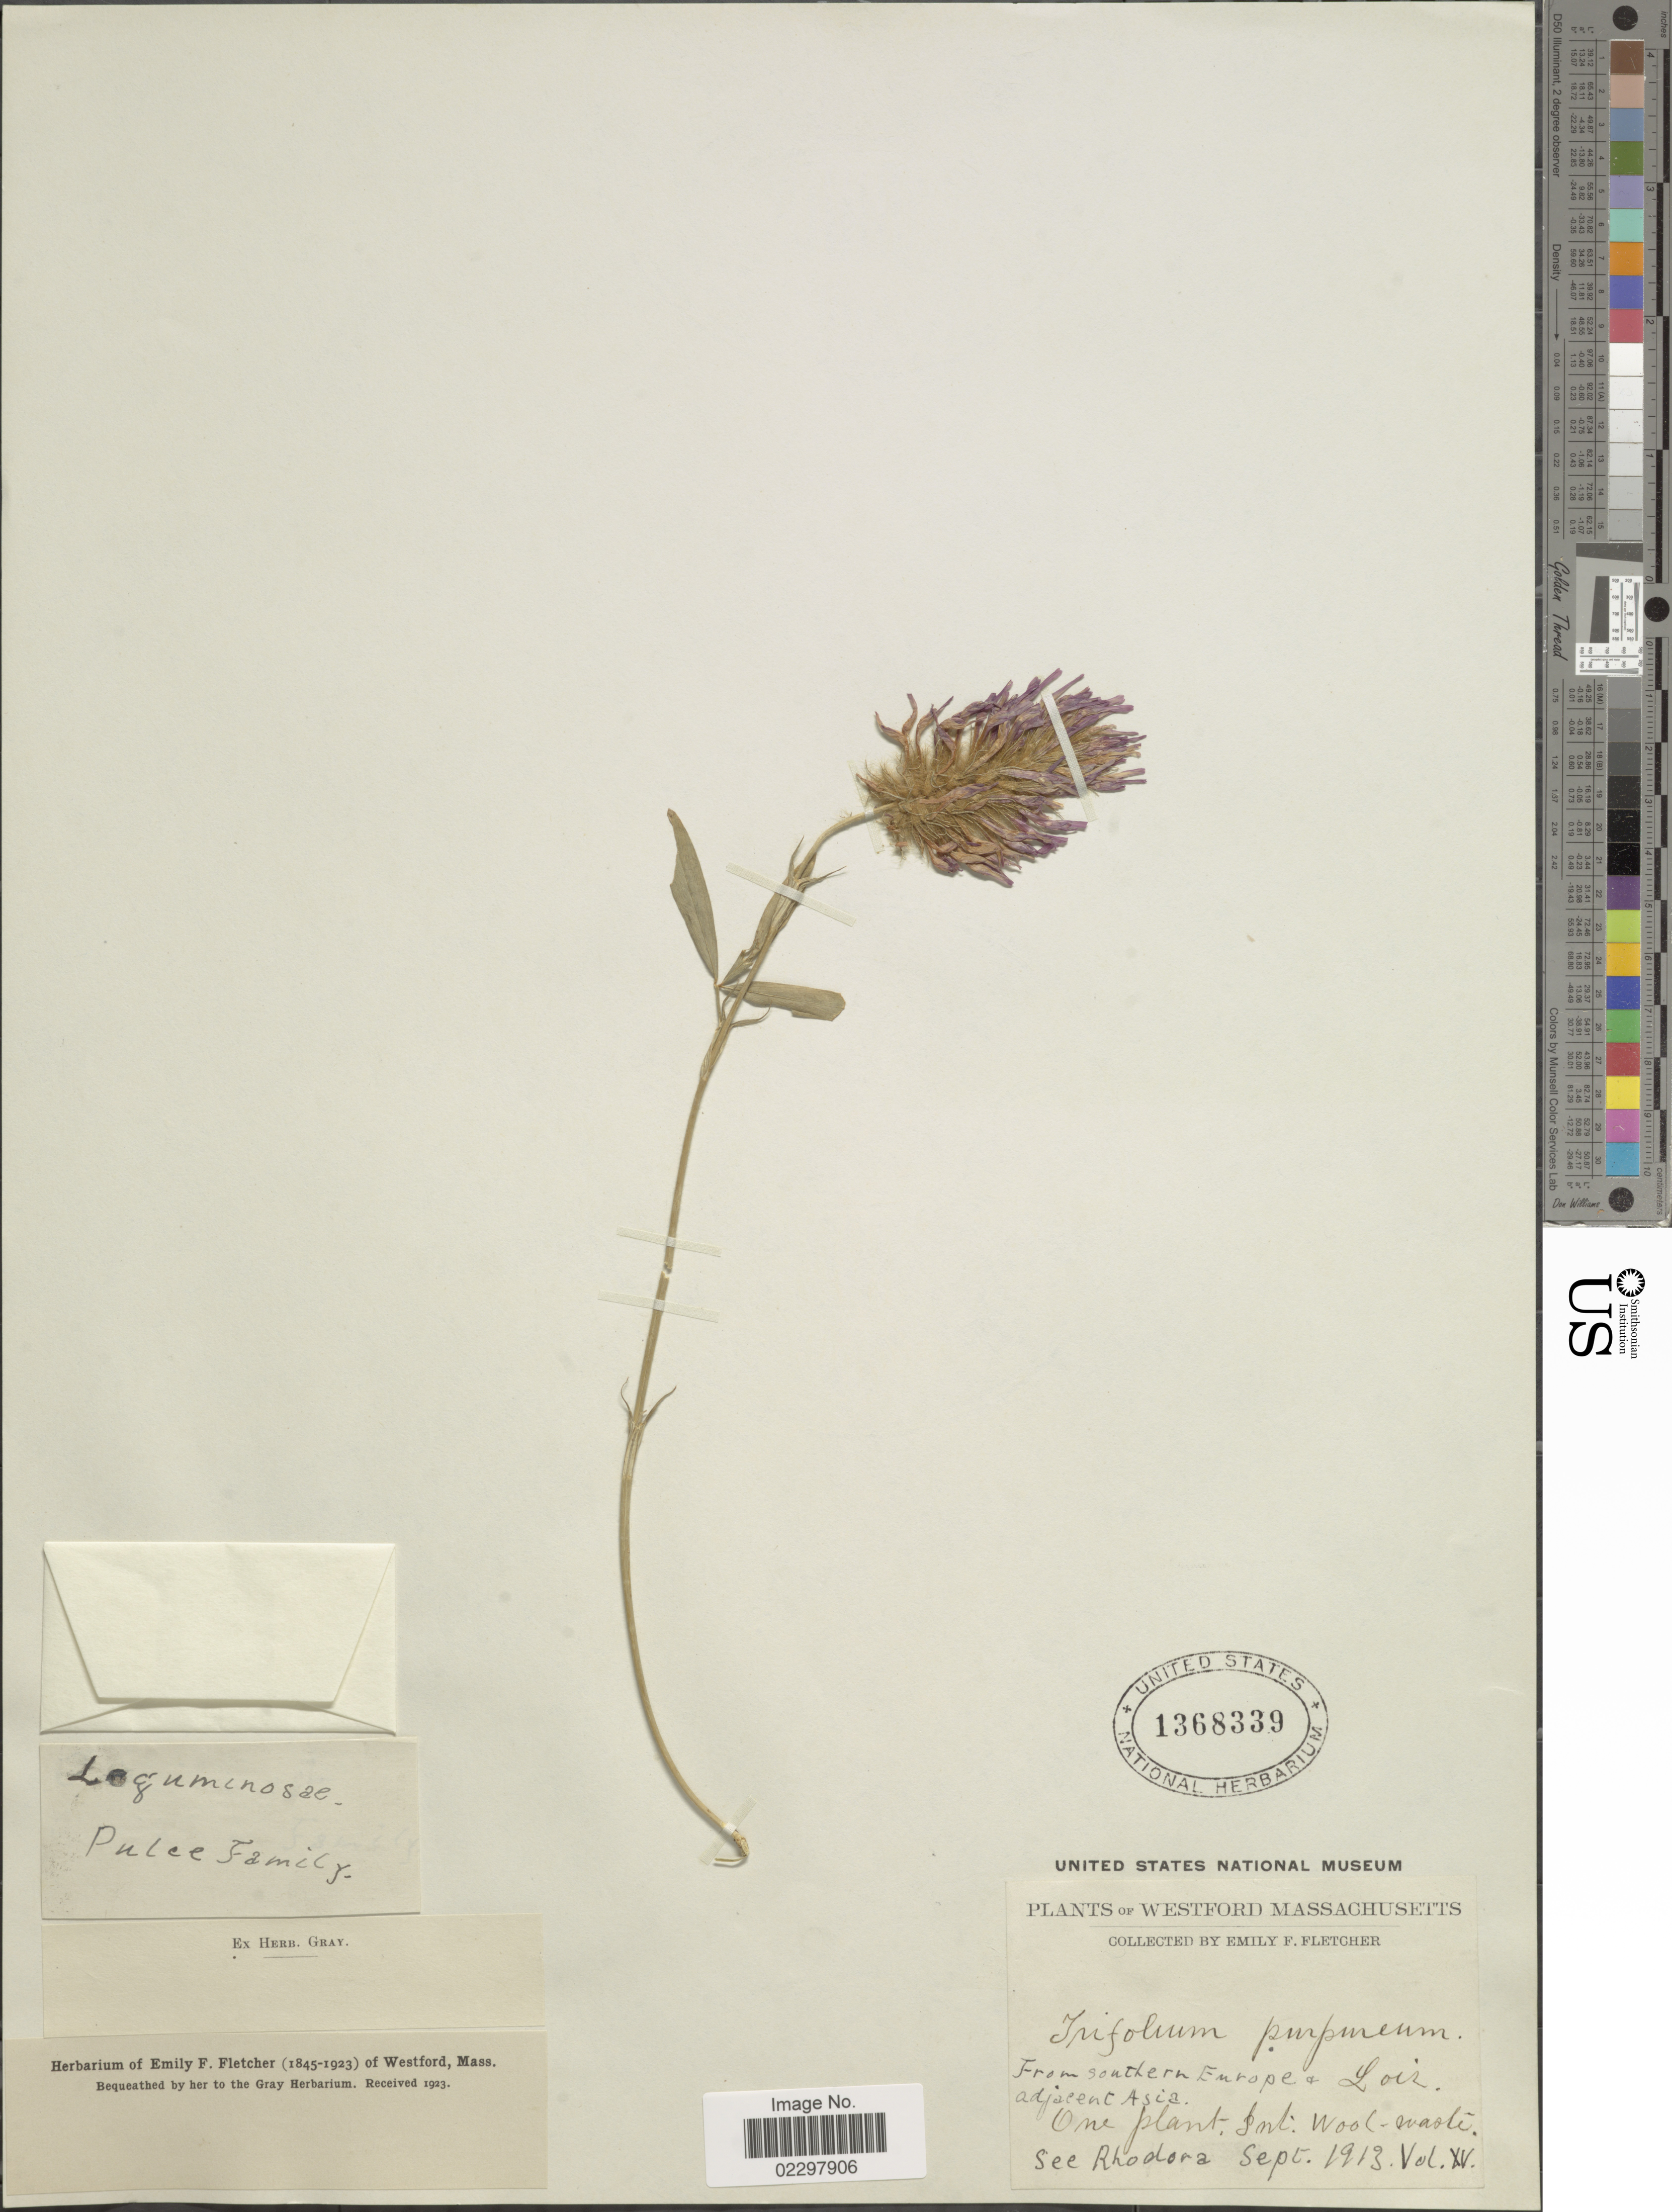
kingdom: Plantae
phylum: Tracheophyta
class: Magnoliopsida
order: Fabales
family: Fabaceae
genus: Trifolium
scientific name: Trifolium purpureum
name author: Loisel.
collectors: E. Fletcher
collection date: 1913-09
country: United States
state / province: Massachusetts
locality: Westford, see Rhodora [unsure placement], Vol XV [unsure placement].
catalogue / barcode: US 1368339